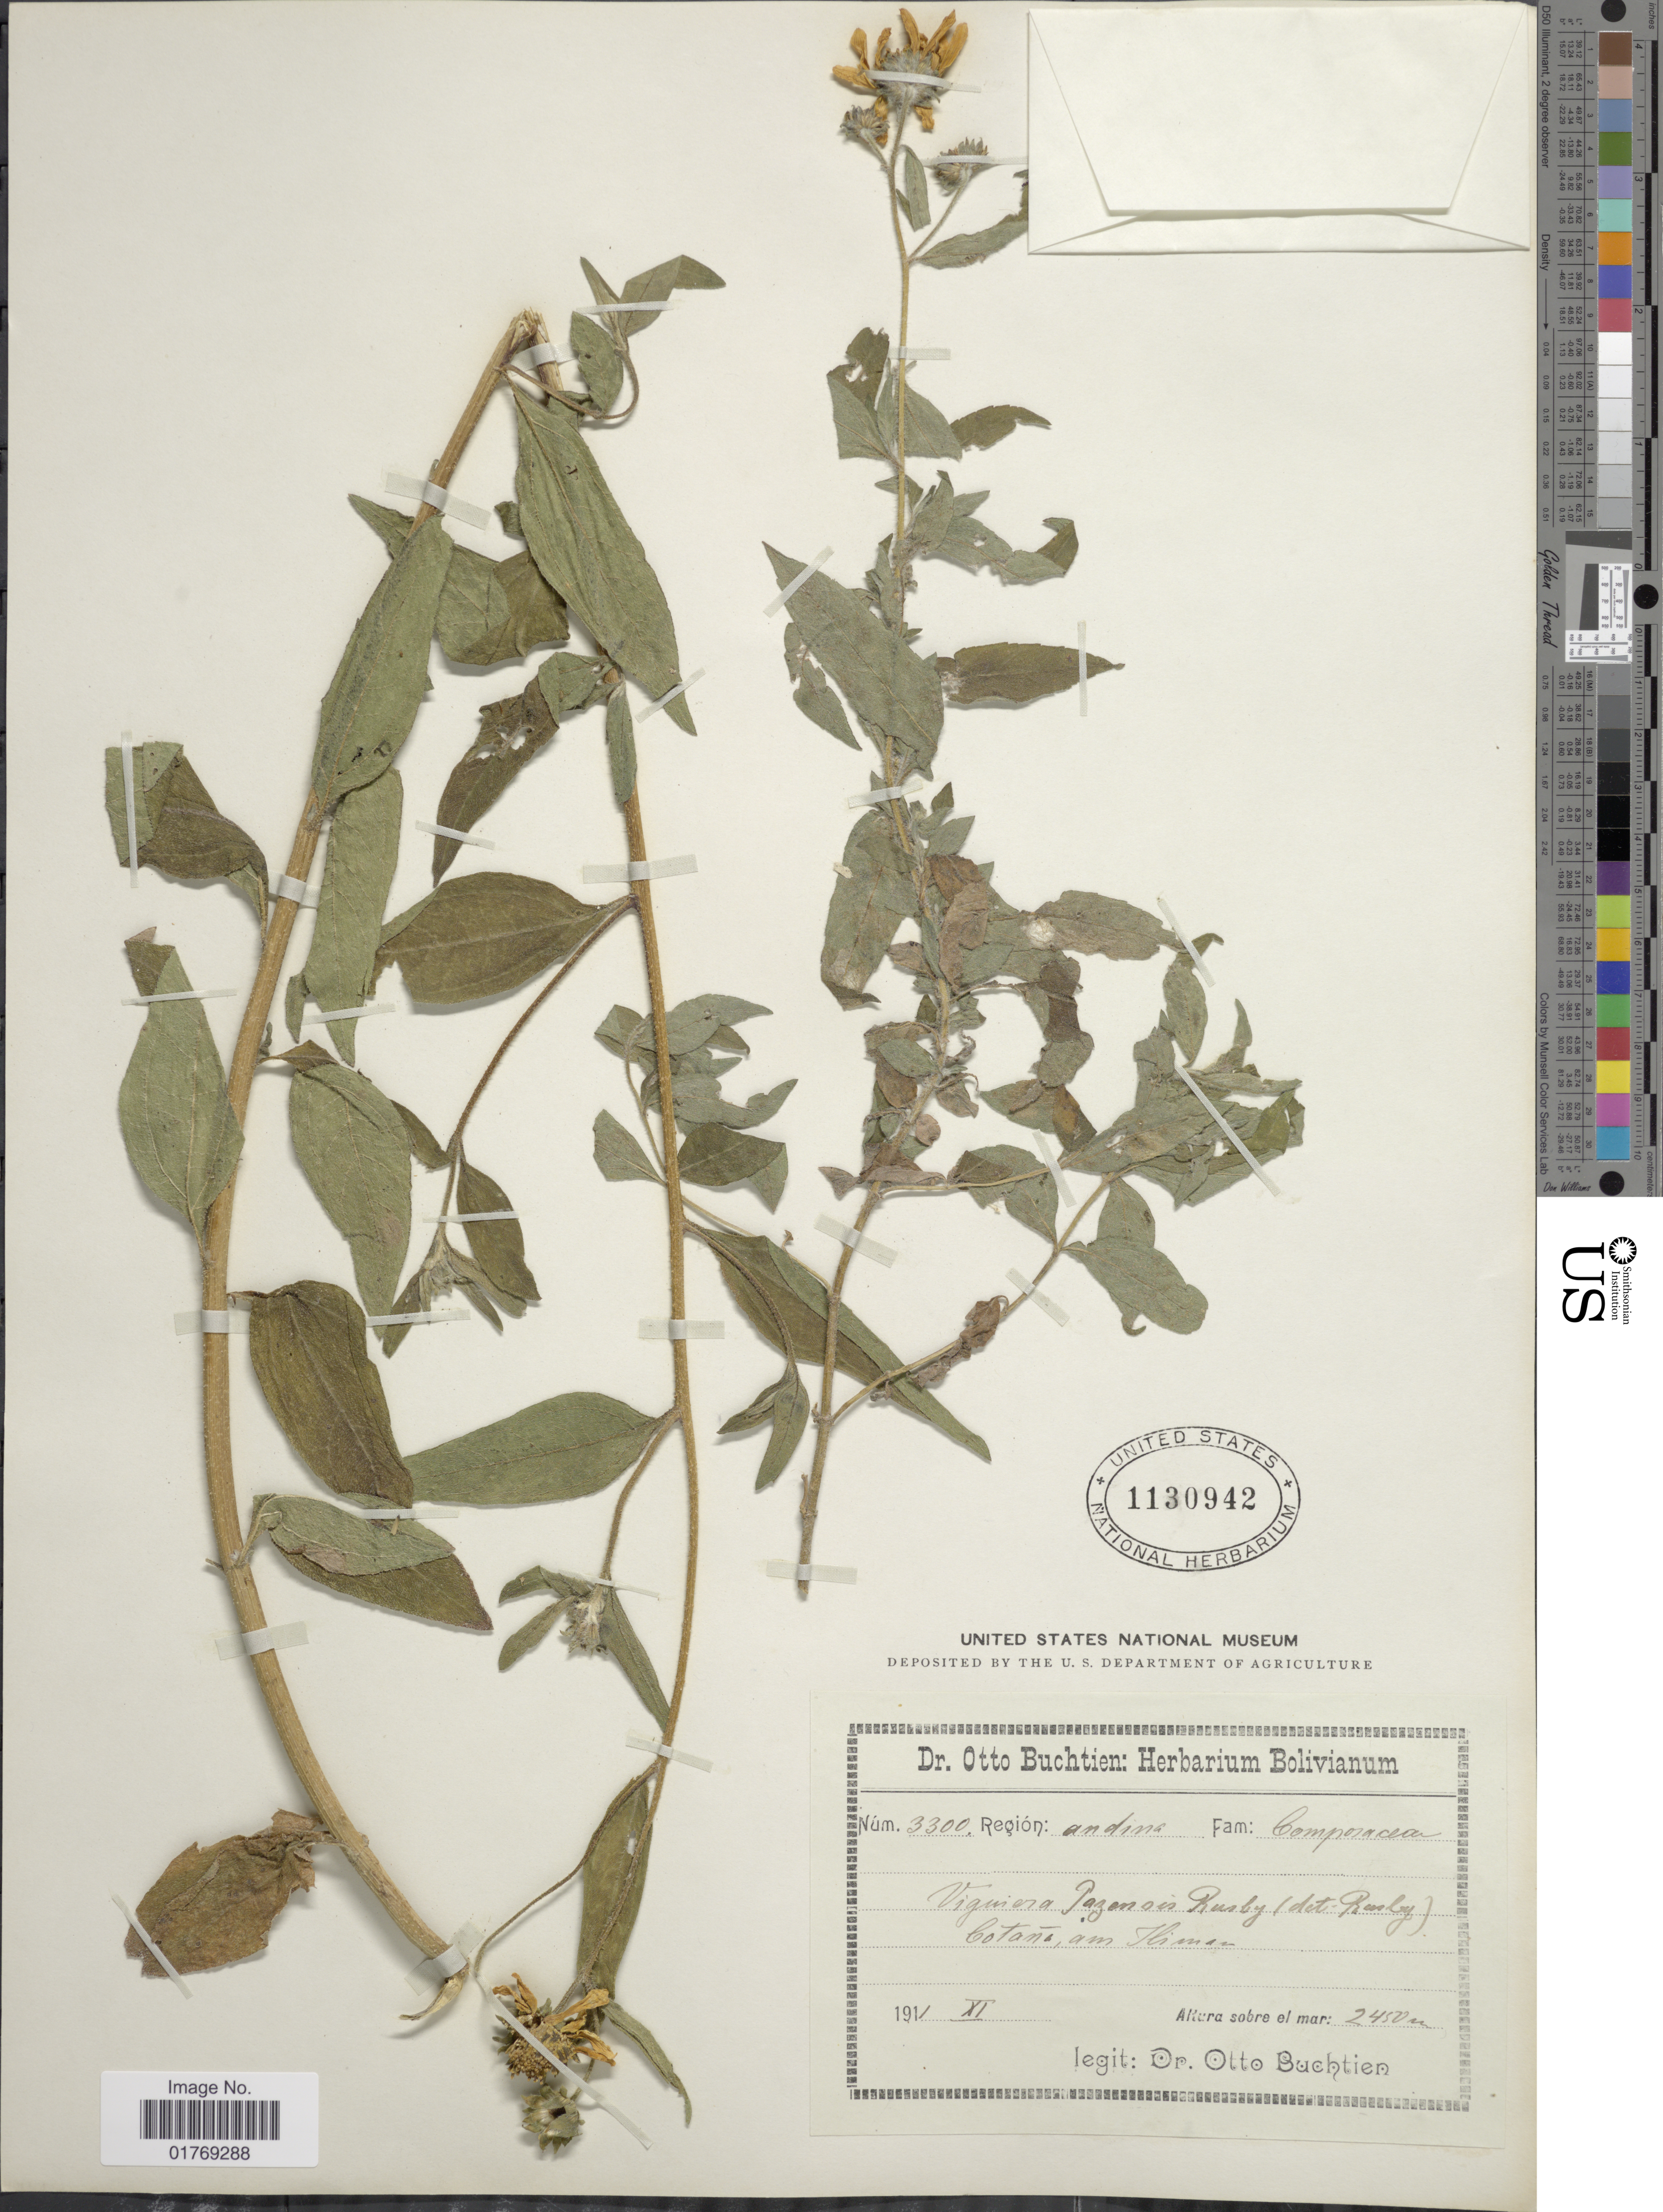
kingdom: Plantae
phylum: Tracheophyta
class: Magnoliopsida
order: Asterales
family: Asteraceae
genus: Viguiera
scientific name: Viguiera sp.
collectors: O. Buchtien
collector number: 3300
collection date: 1911-11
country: Bolivia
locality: Cotaña, am Himan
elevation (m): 2450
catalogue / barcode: US 1130942